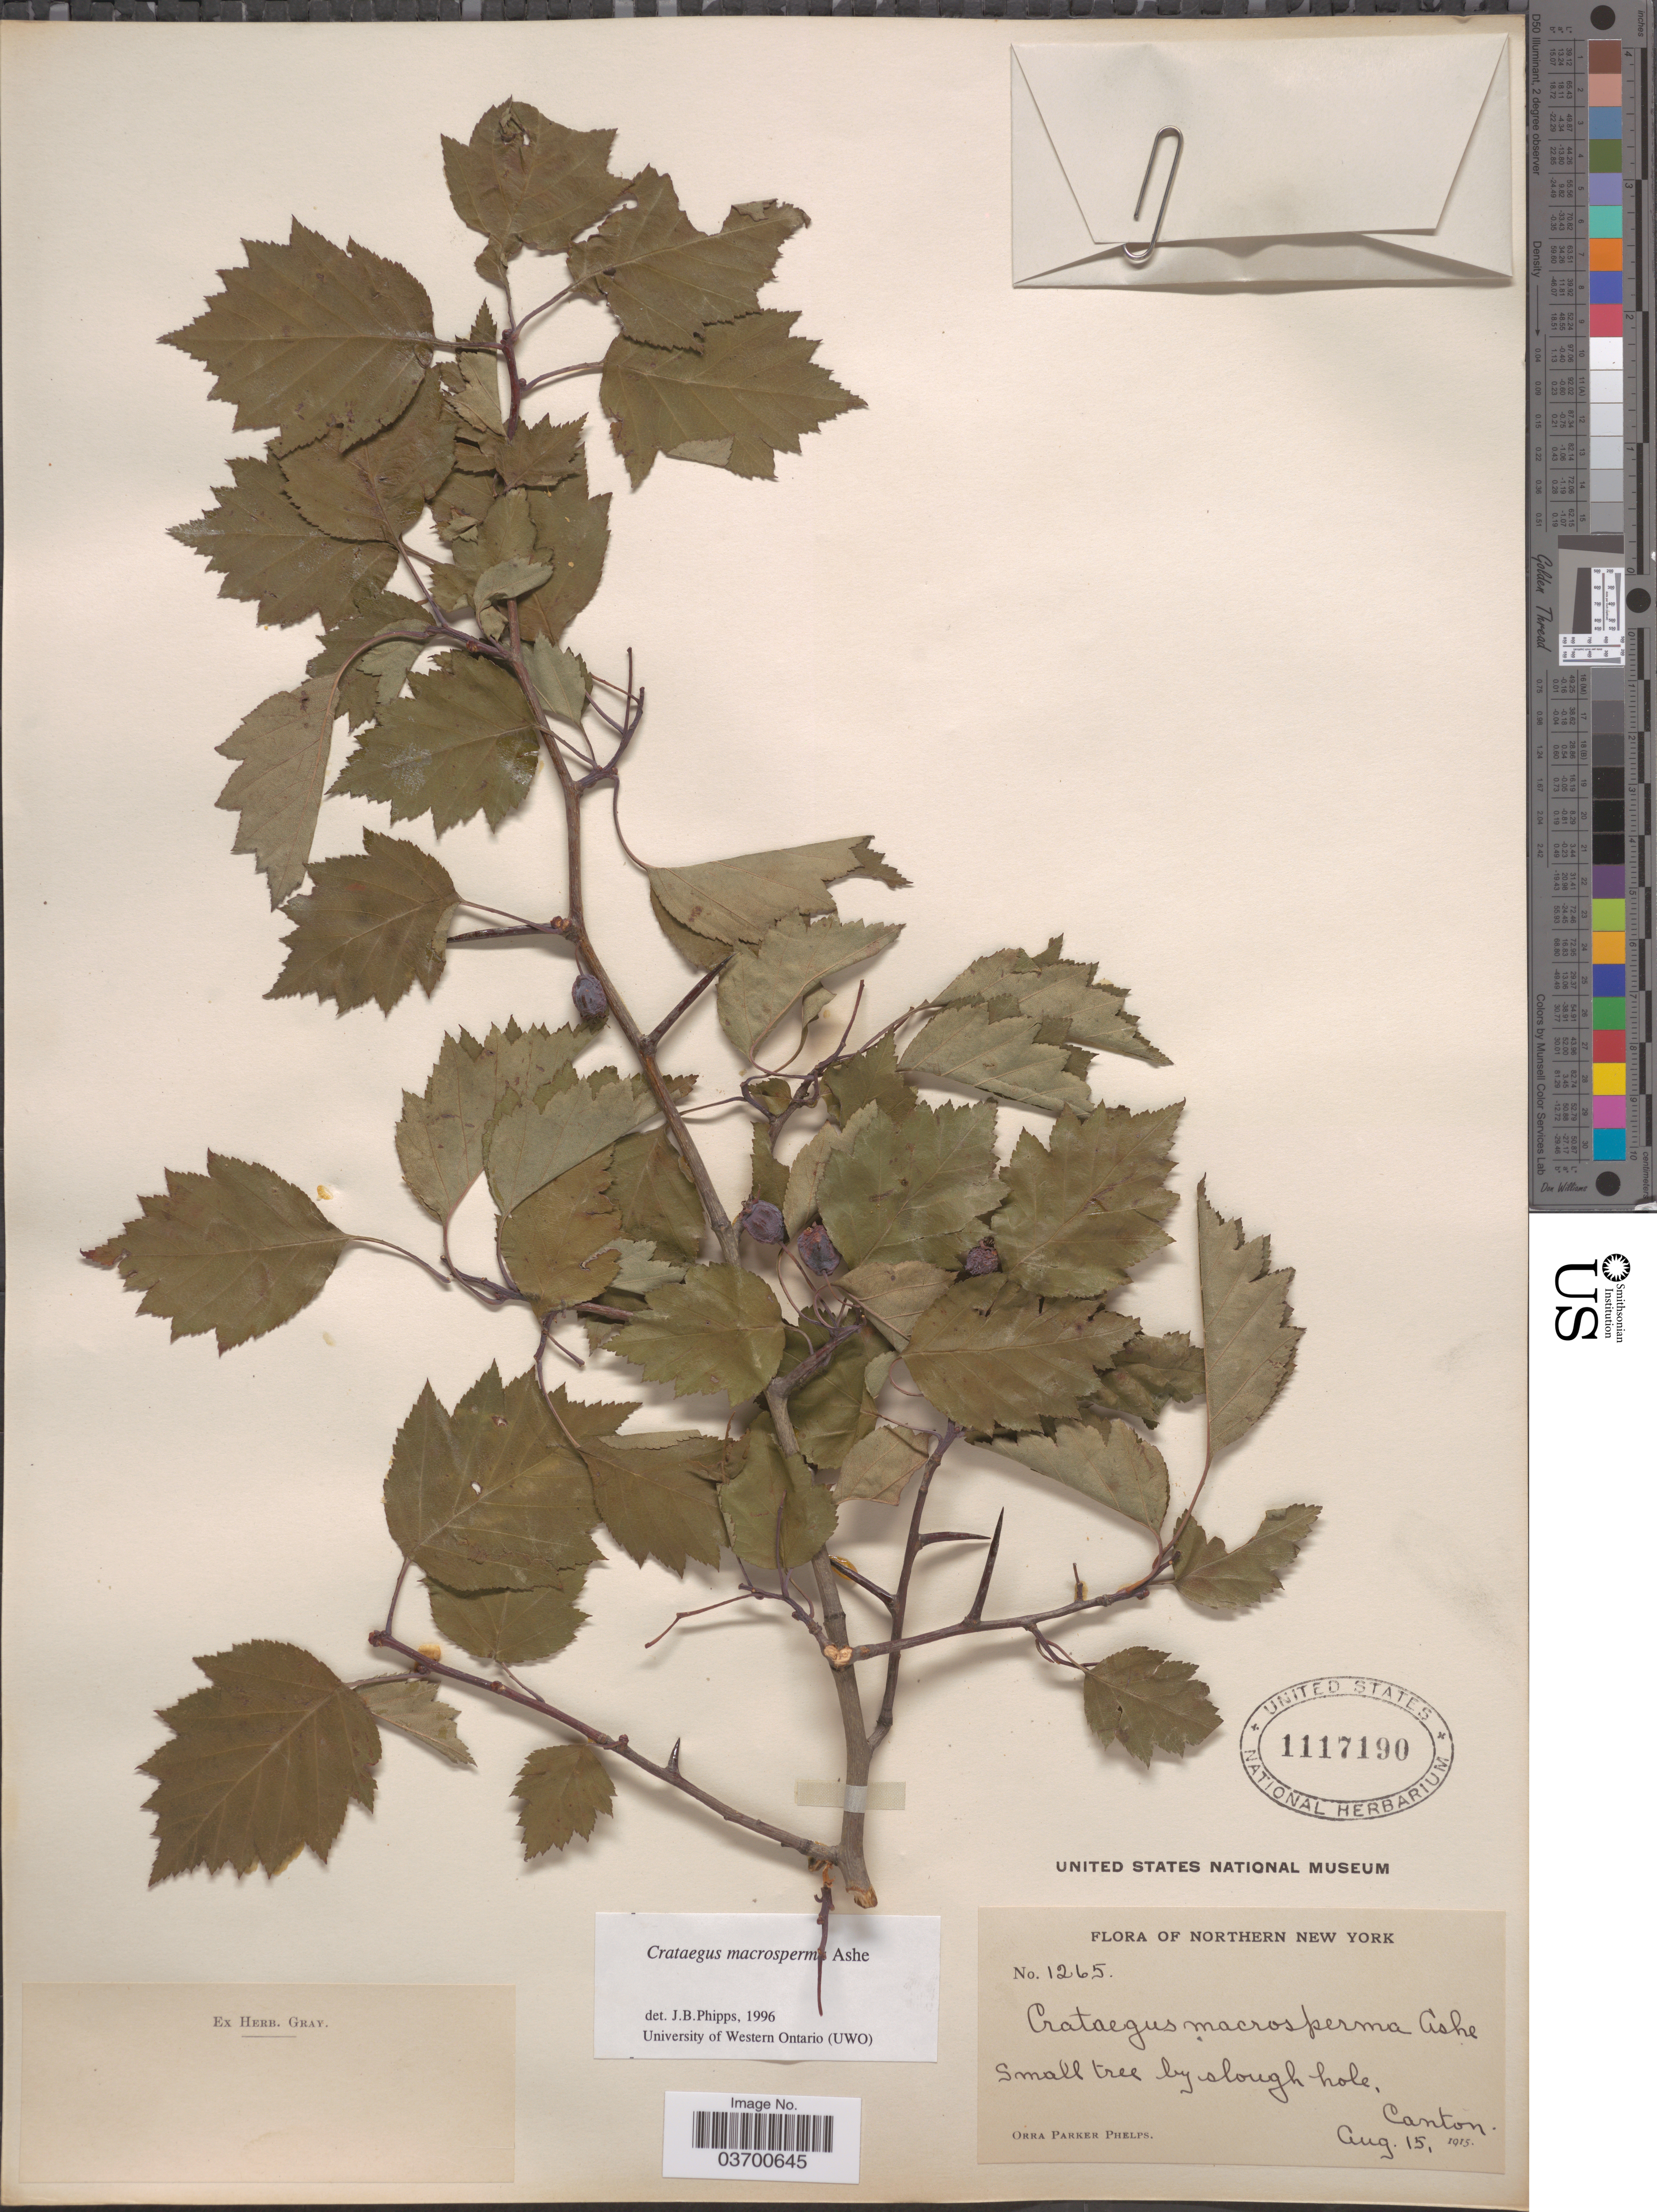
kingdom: Plantae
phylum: Tracheophyta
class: Magnoliopsida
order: Rosales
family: Rosaceae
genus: Crataegus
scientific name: Crataegus macrosperma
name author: Ashe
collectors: O. P. Phelps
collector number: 1265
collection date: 1915-08-15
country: United States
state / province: New York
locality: Northern New York. Canton.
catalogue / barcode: US 1117190